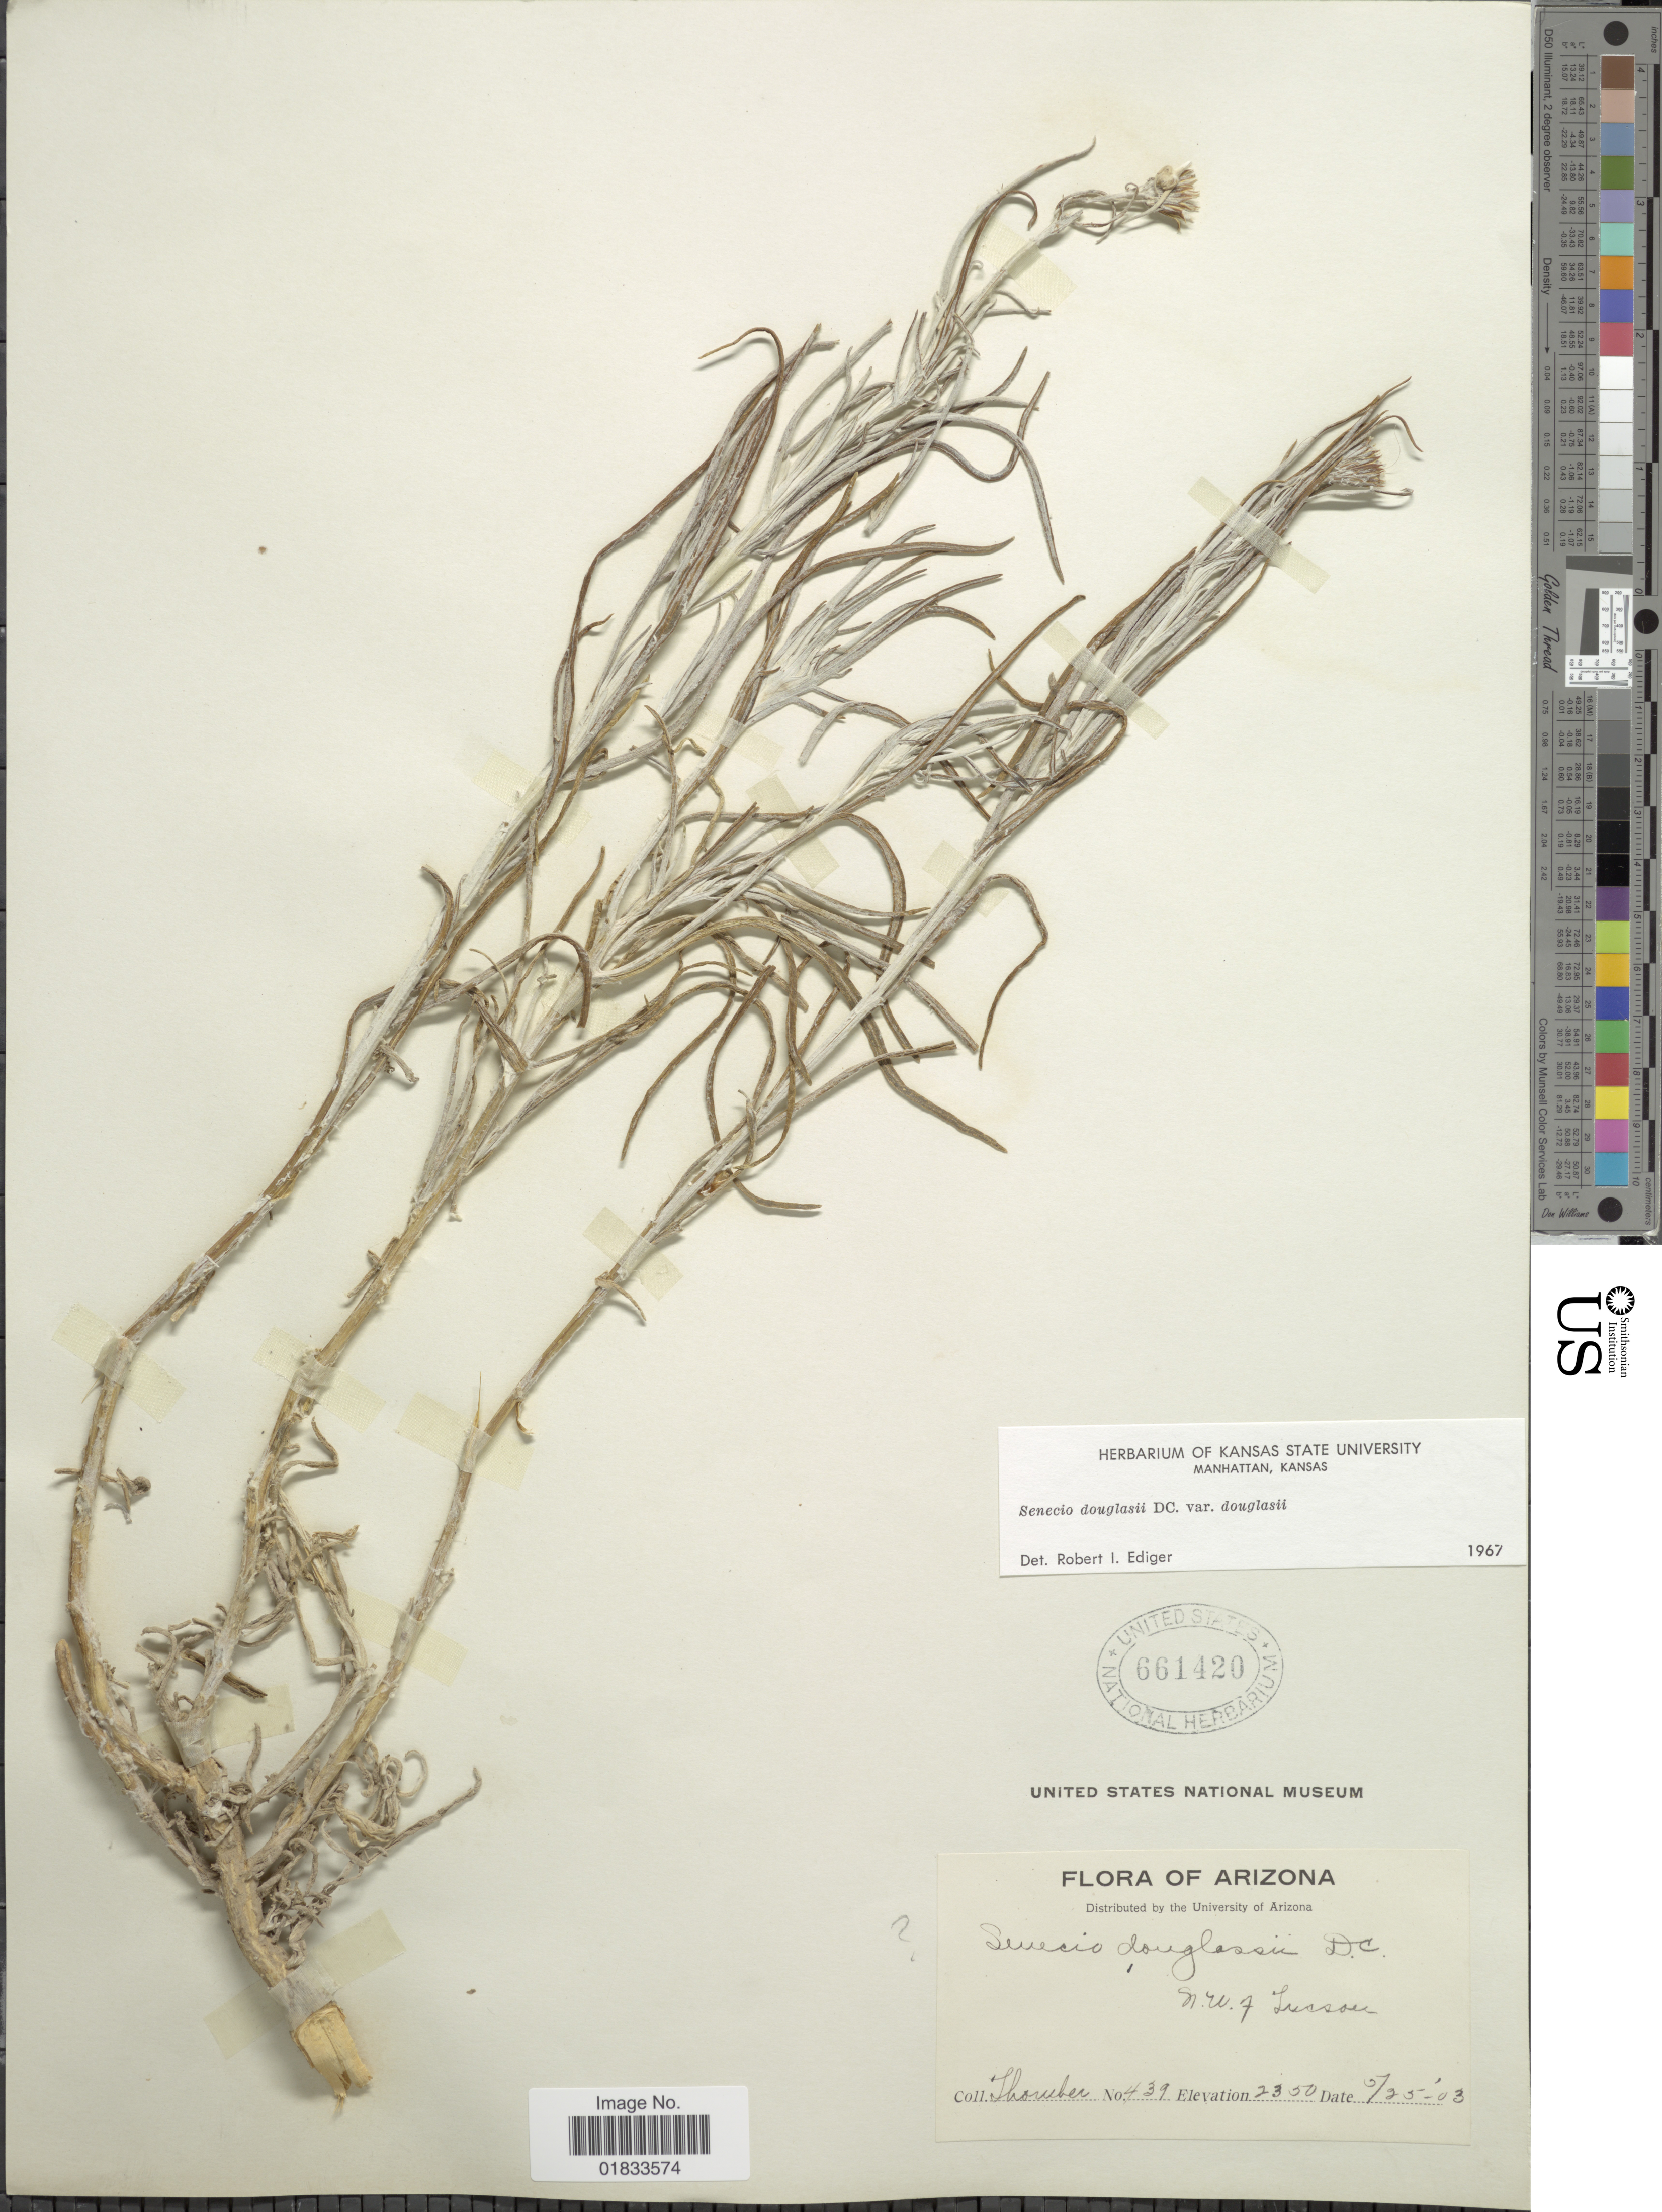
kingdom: Plantae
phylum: Tracheophyta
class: Magnoliopsida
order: Asterales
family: Asteraceae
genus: Senecio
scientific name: Senecio flaccidus var. douglasii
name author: (DC.) B.L. Turner & T.M. Barkley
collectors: J. Thornber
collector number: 439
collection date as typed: Transcribed d/m/y: 25/5/03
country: United States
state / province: Arizona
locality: N.W. 7 Tucson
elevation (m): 2350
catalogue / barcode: US 661420